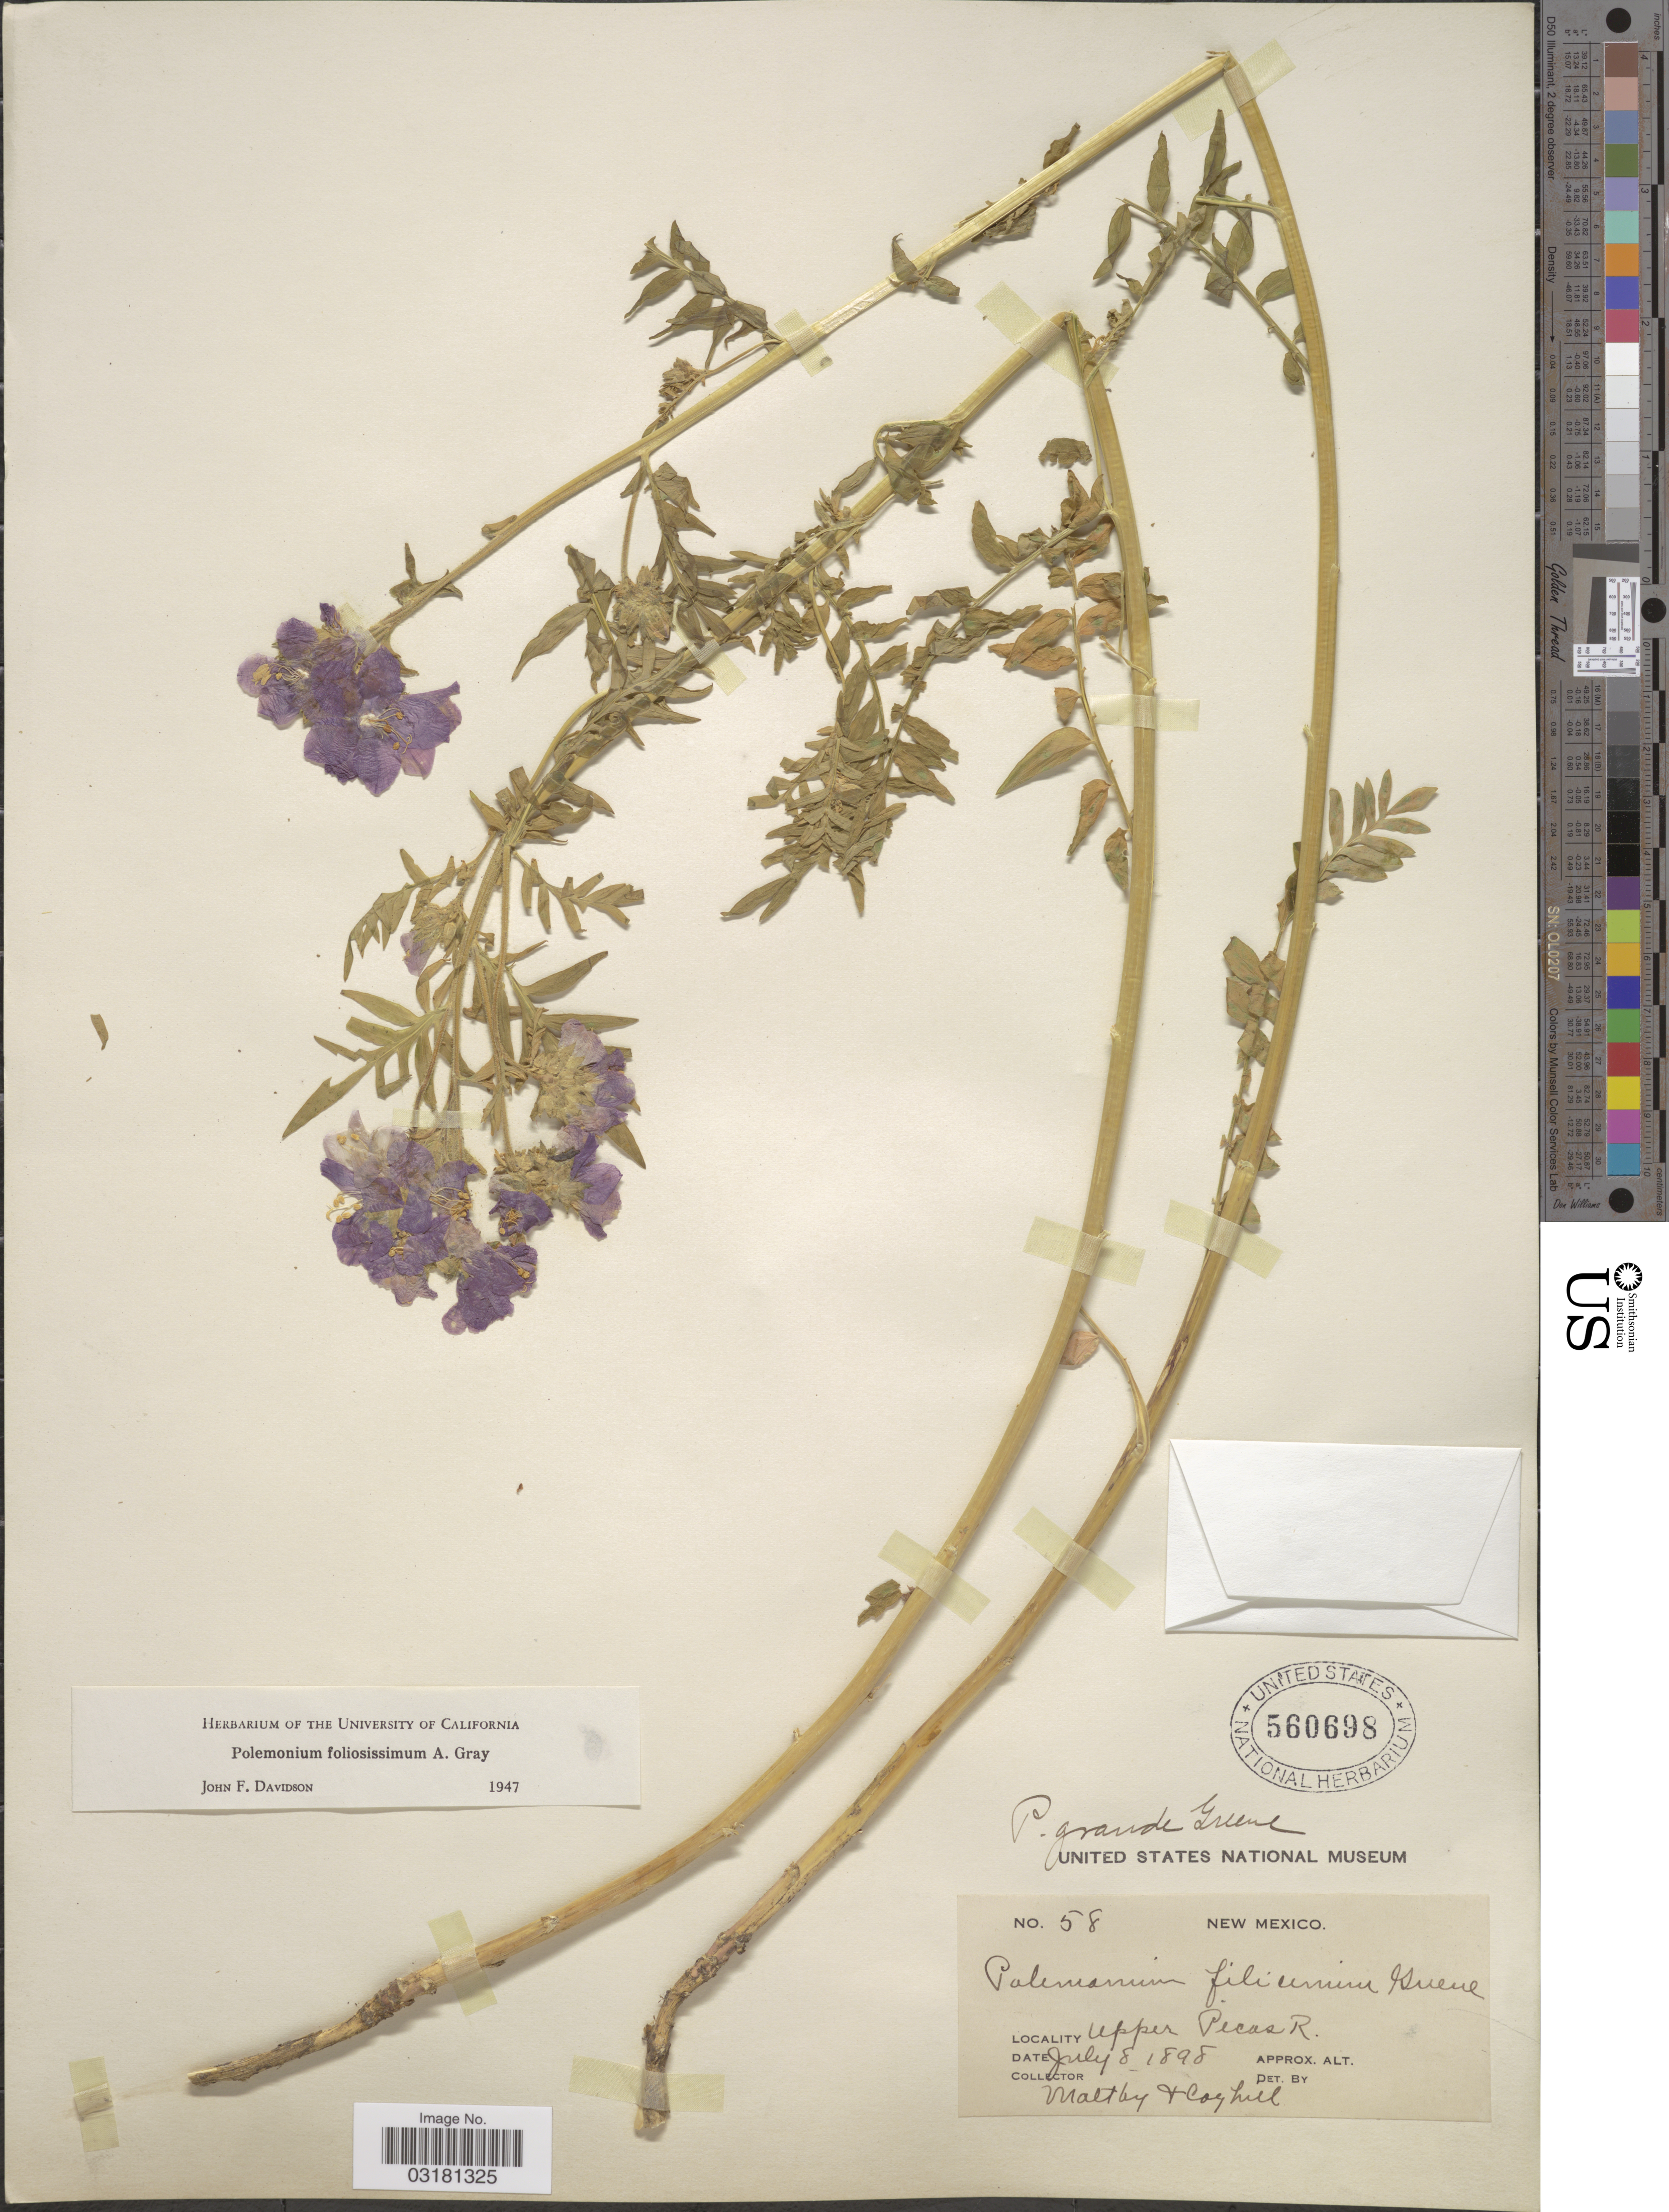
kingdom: Plantae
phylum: Tracheophyta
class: Magnoliopsida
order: Ericales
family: Polemoniaceae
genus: Polemonium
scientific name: Polemonium foliosissimum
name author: A. Gray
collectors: Maltby & Cayhill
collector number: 58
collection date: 1898-07-08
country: United States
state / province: New Mexico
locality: Upper Pecos R.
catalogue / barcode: US 560698